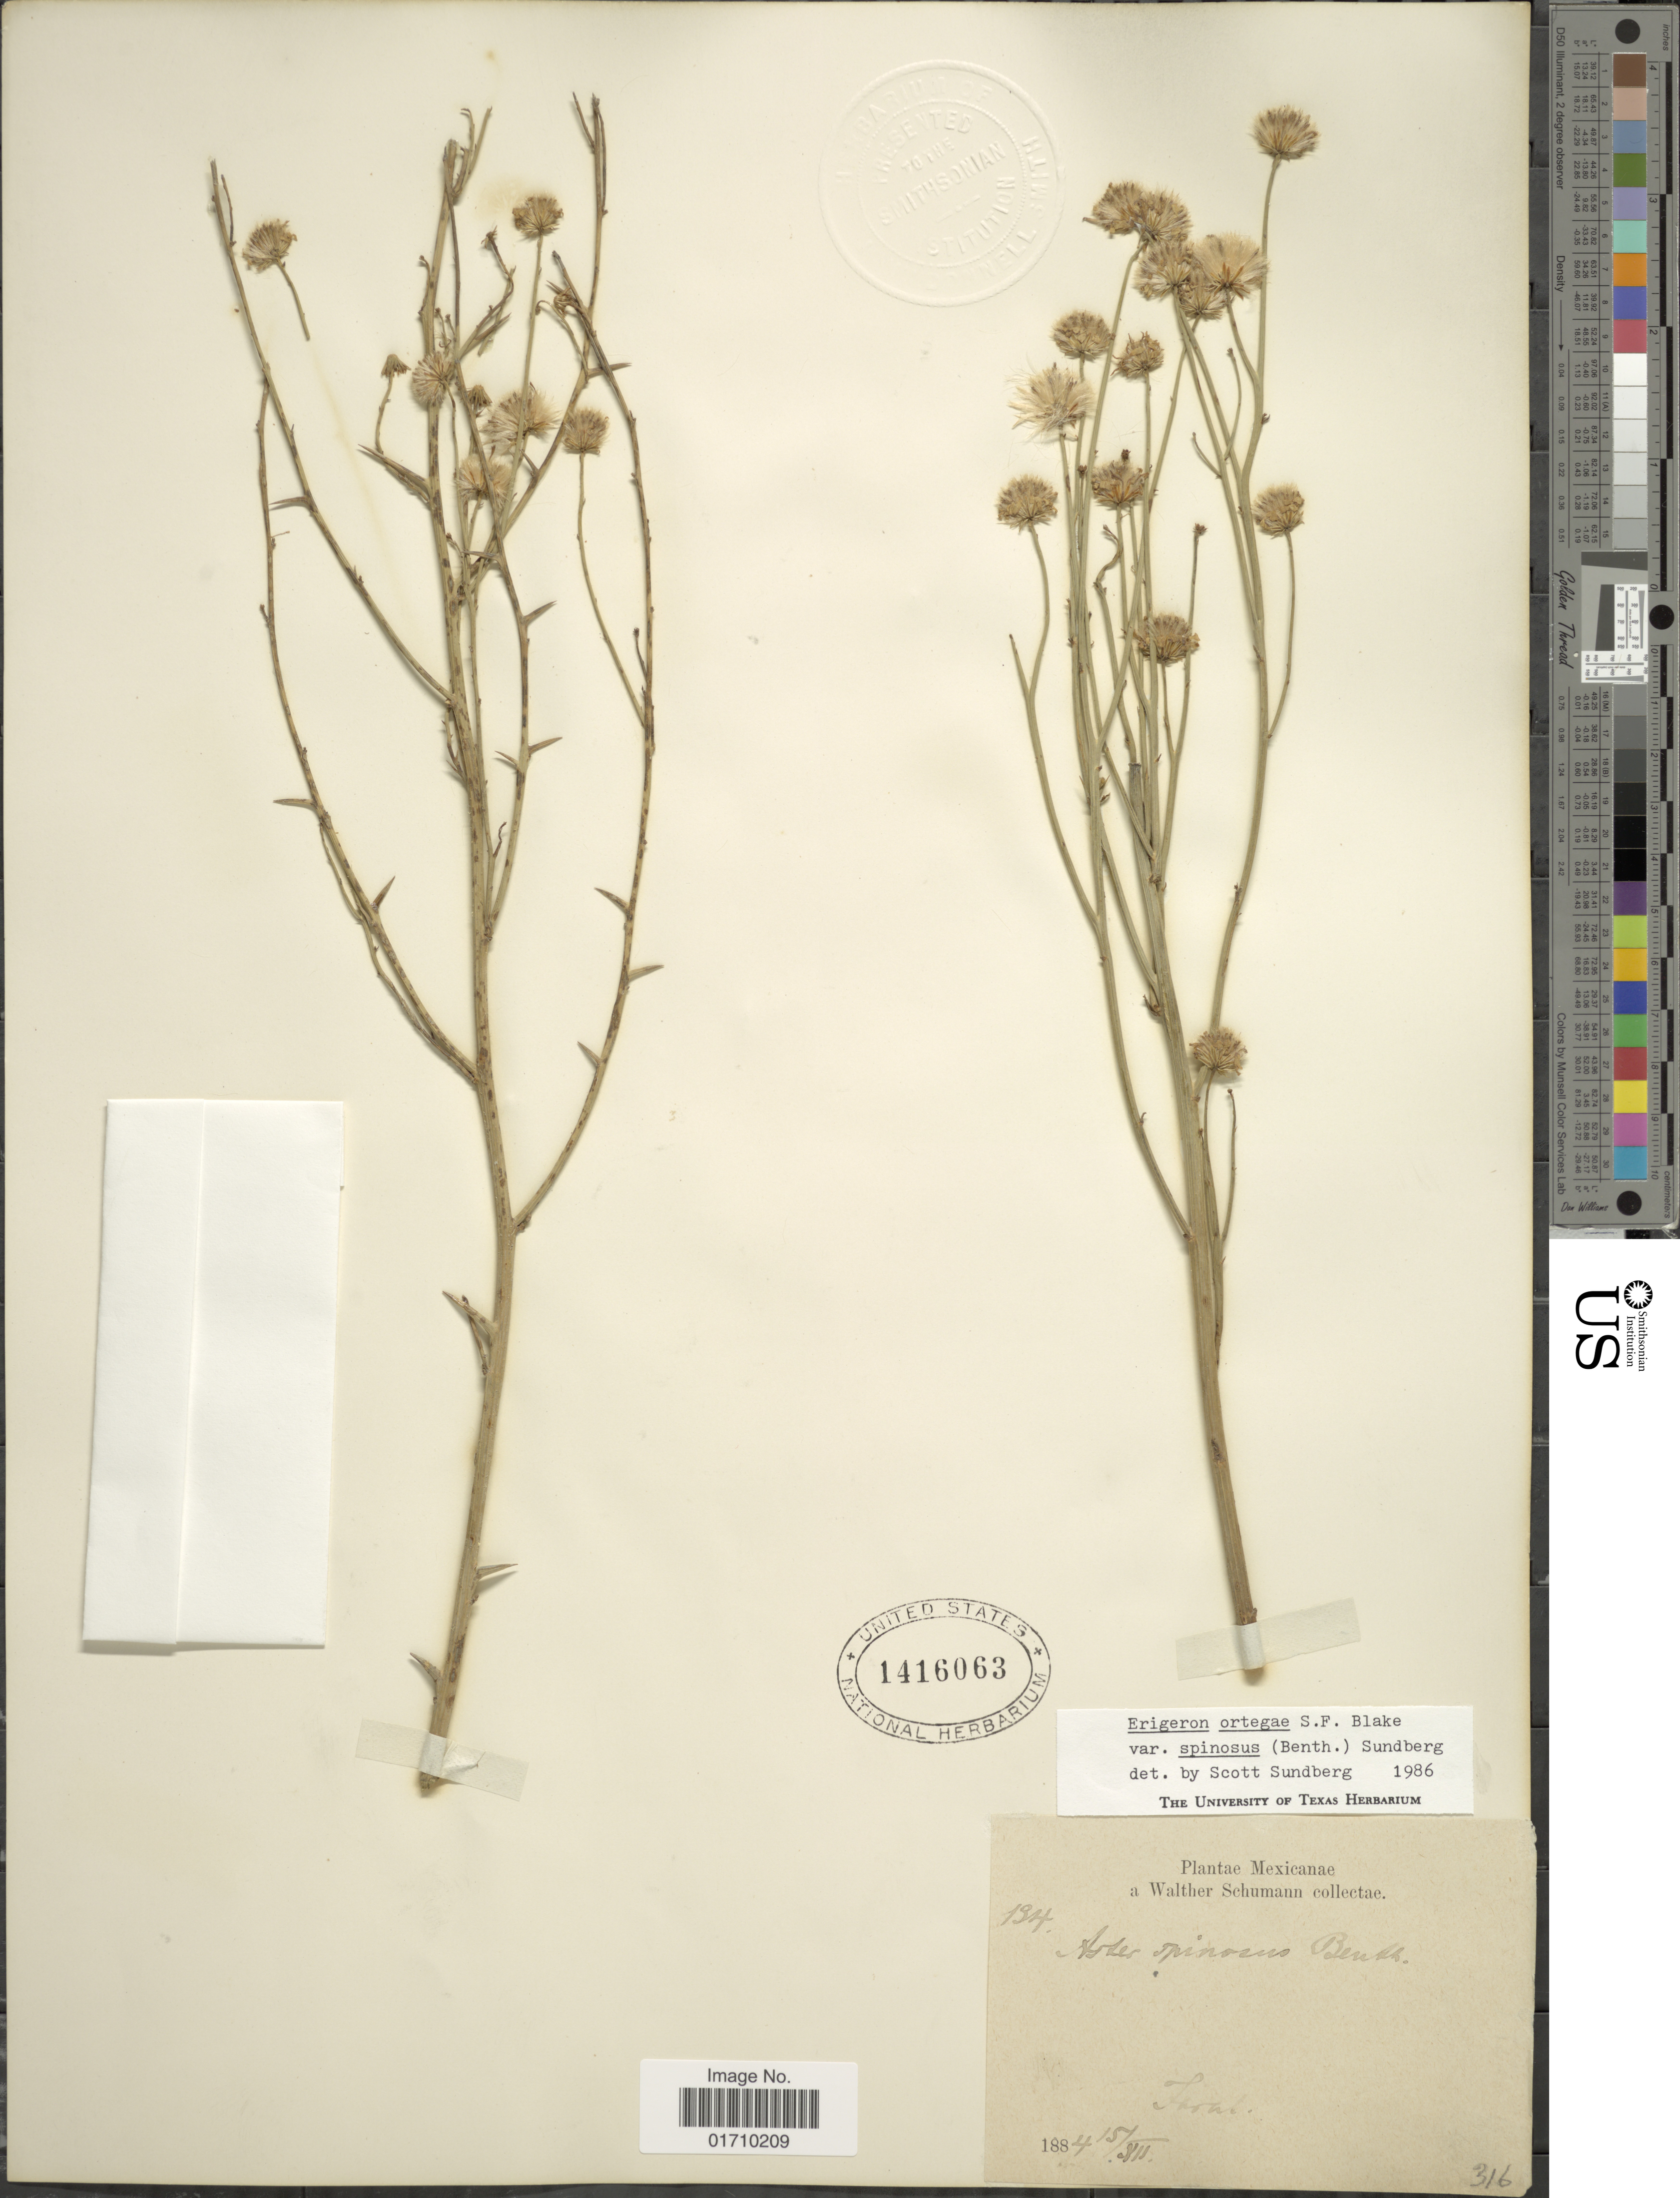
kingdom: Plantae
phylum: Tracheophyta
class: Magnoliopsida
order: Asterales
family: Asteraceae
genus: Chloracantha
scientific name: Chloracantha spinosa var. spinosa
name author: (Benth.) G.L. Nesom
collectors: W. Schumann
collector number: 134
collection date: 1884-12-15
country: Mexico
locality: Faral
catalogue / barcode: US 1416063